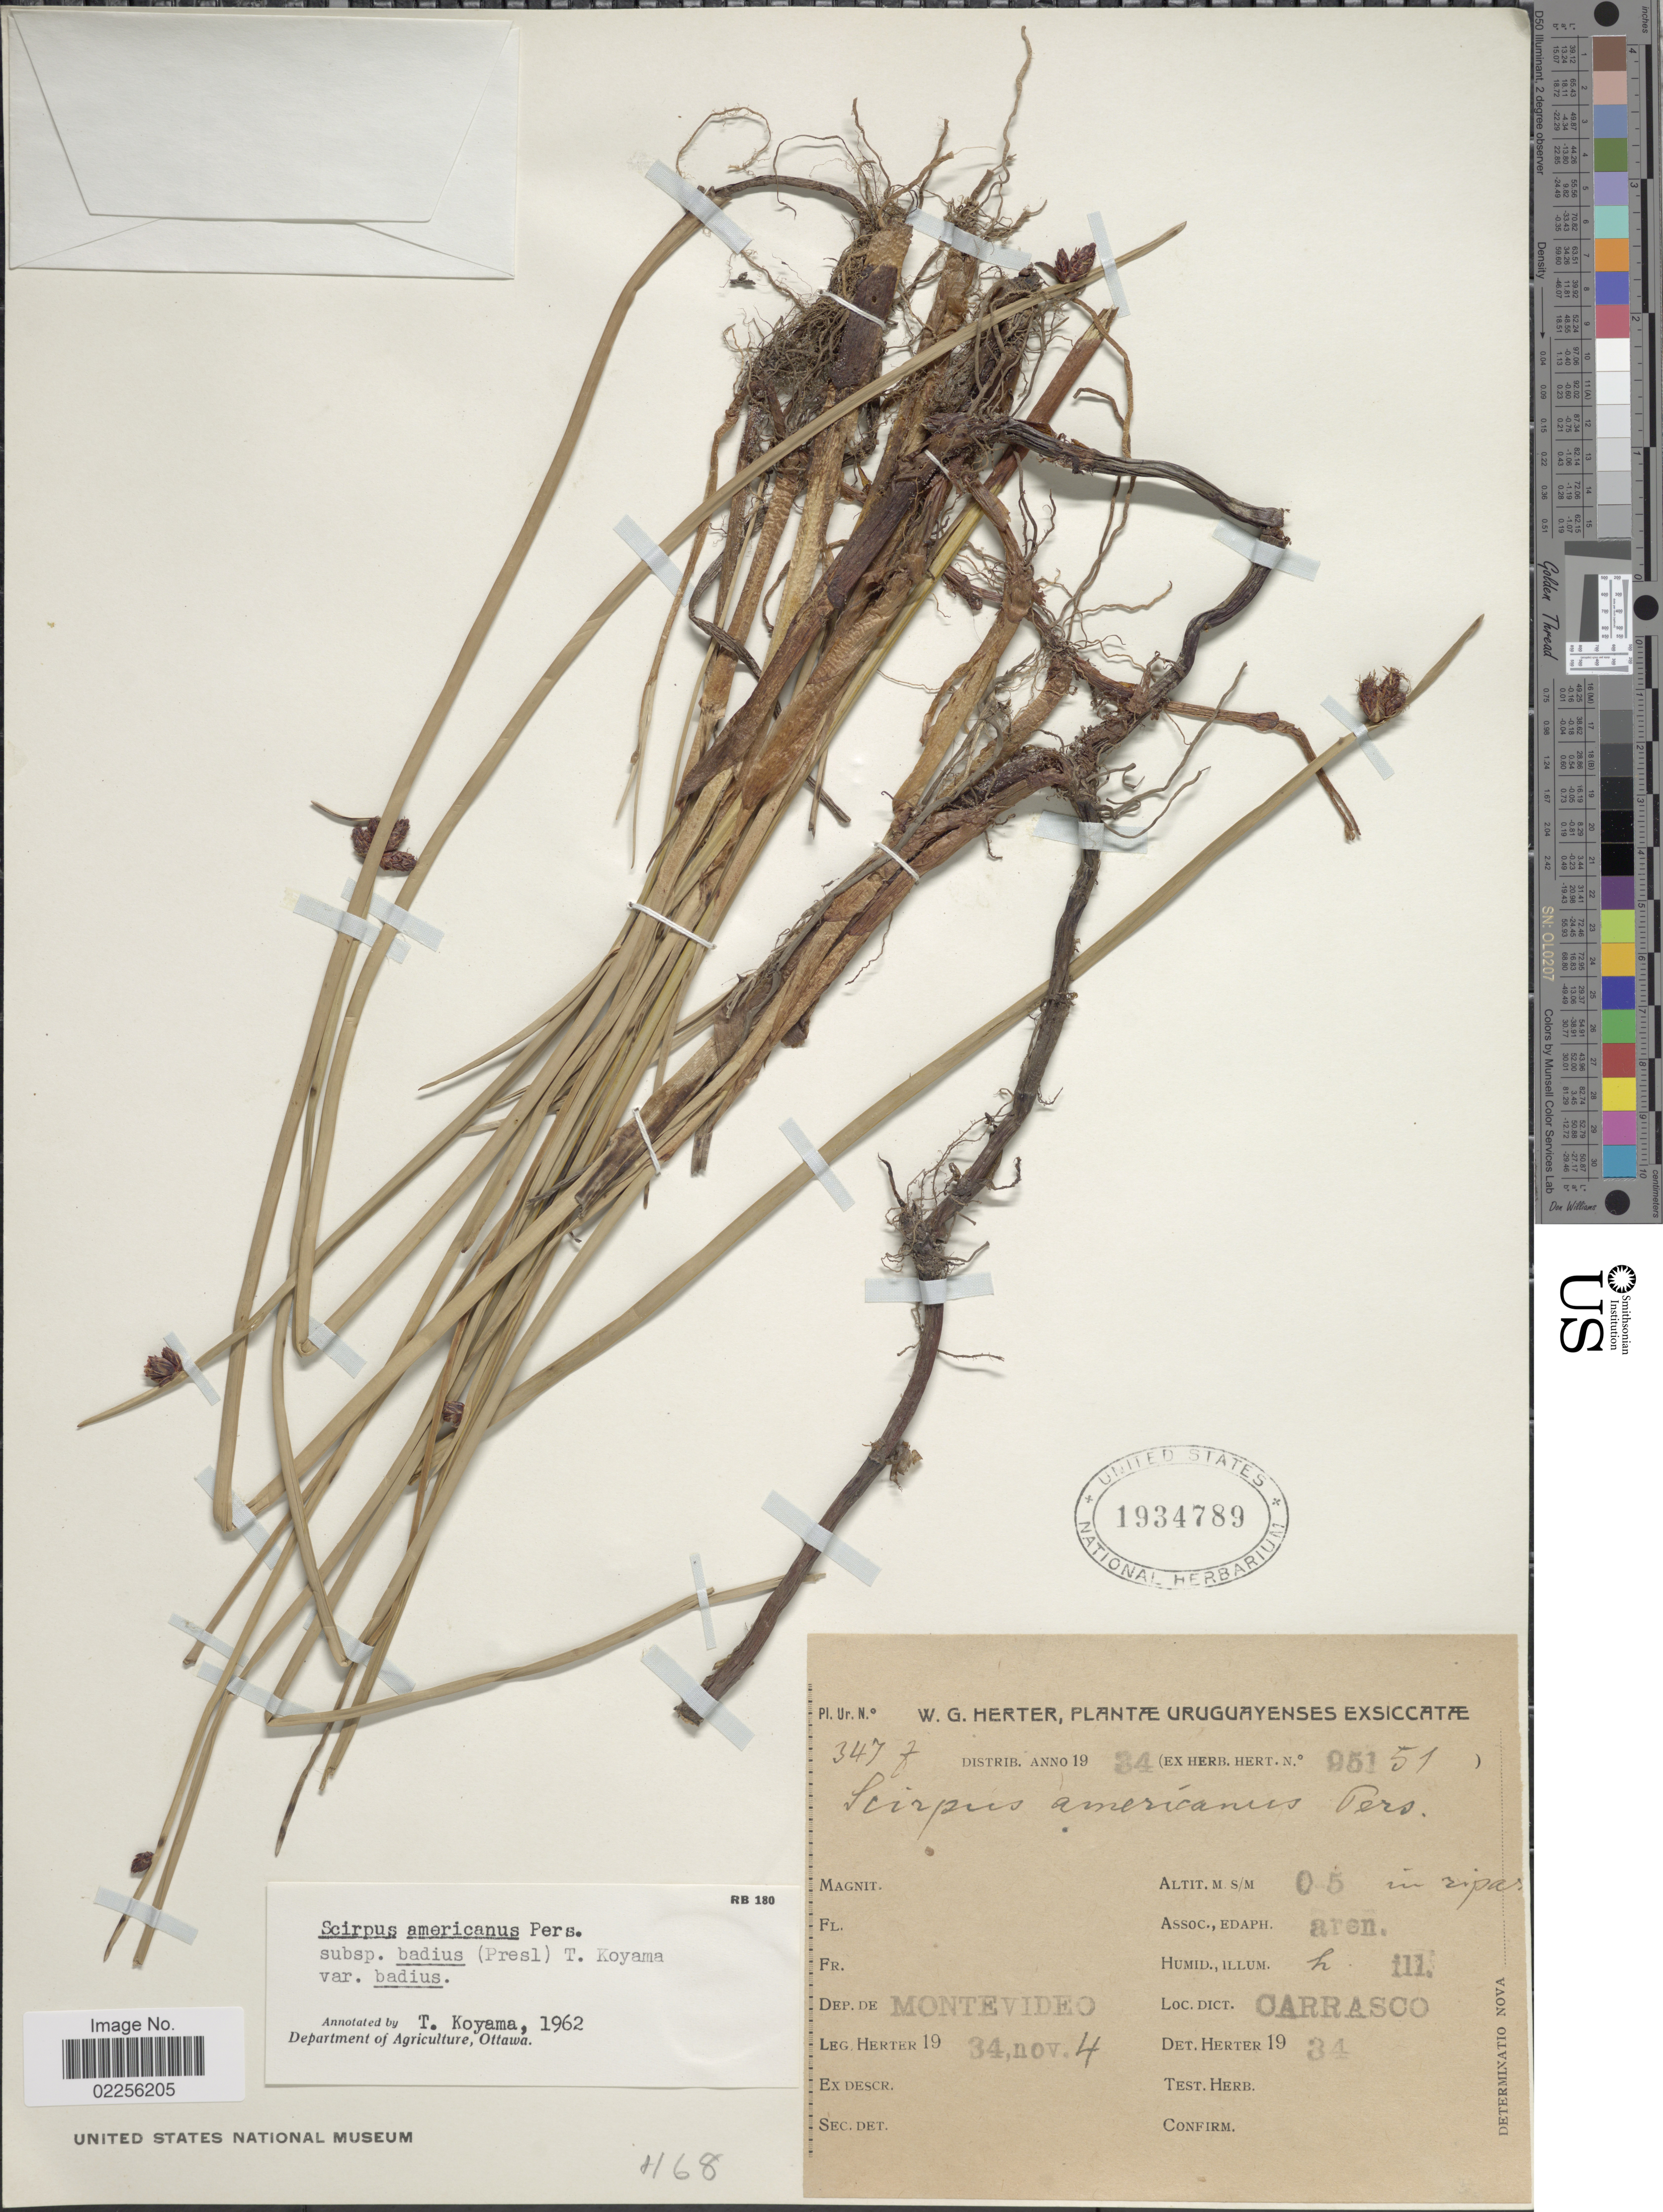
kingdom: Plantae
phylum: Tracheophyta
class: Liliopsida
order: Poales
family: Cyperaceae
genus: Schoenoplectus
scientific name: Schoenoplectus pungens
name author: (Vahl) Palla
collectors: W. G. Herter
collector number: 347f/95151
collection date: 1934-11-04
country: Uruguay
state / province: Montevideo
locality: Dep. de Montevideo, Carrasco, in ripas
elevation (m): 0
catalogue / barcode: US 1934789